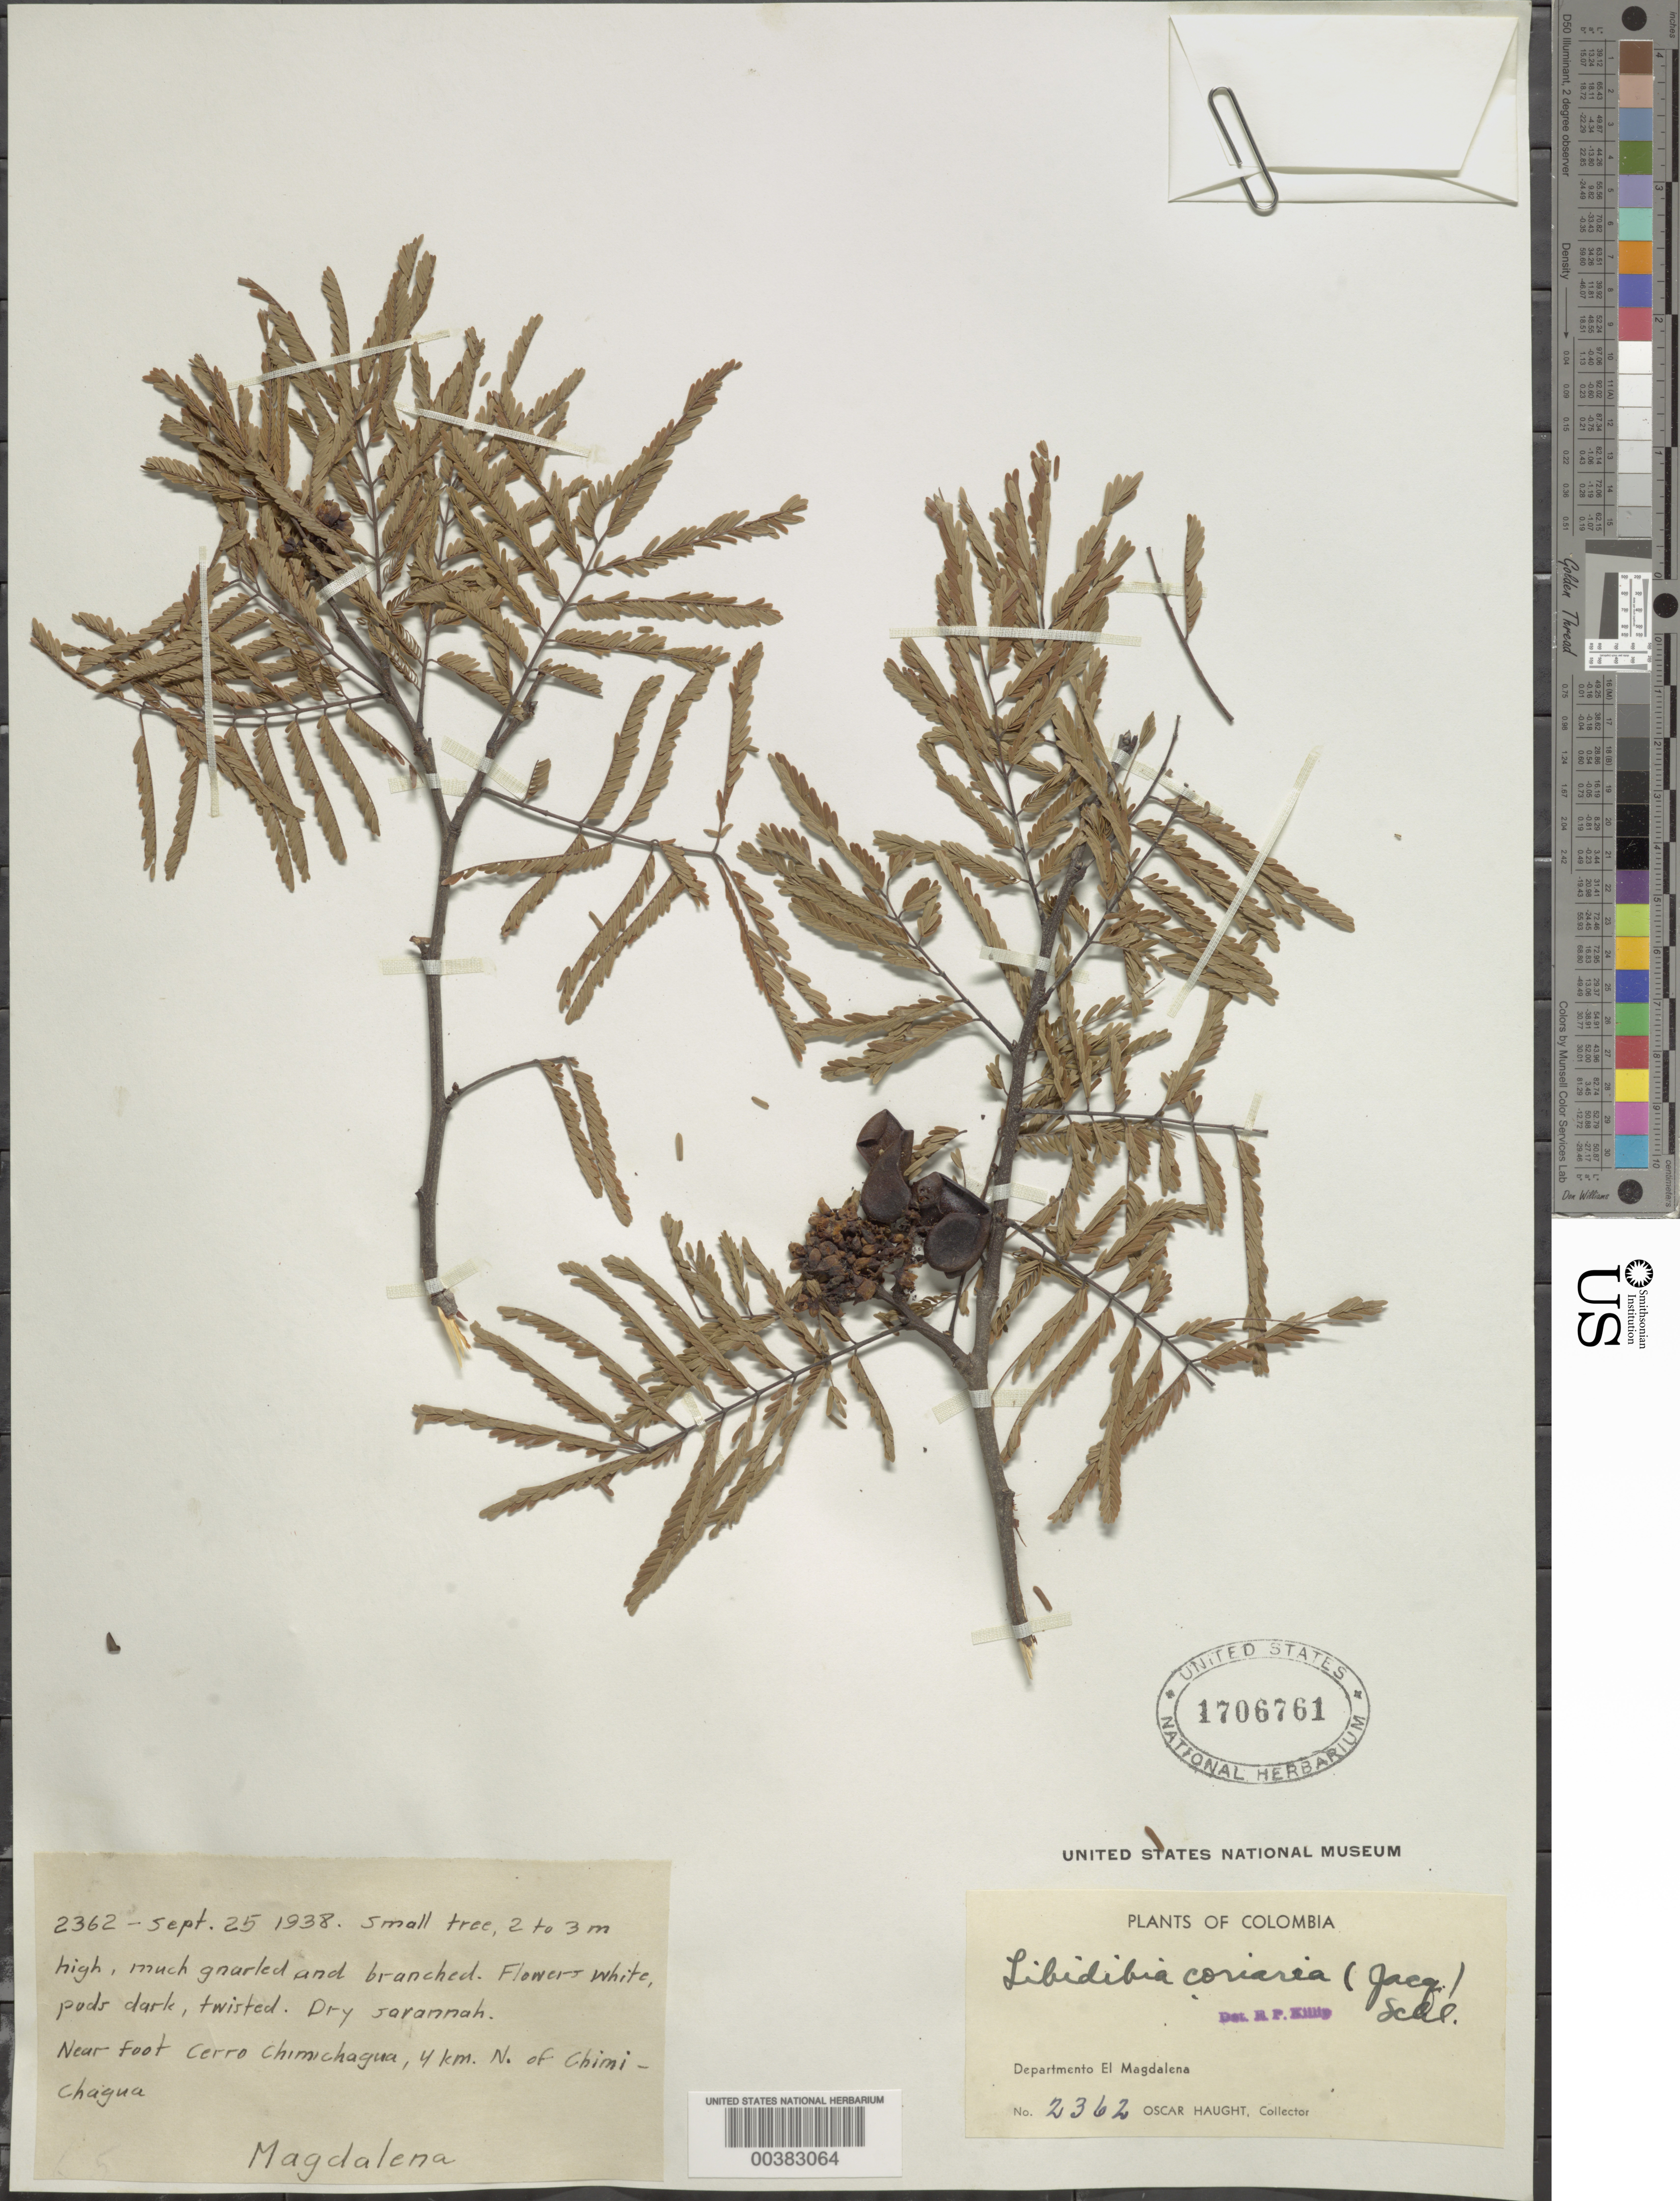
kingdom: Plantae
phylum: Tracheophyta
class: Magnoliopsida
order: Fabales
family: Fabaceae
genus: Libidibia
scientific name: Libidibia coriaria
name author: (Jacq.) Schltdl.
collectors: O. L. Haught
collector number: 2362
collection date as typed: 25 Sep 1938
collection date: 1938-09-25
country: Colombia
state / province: Magdalena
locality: Near foot Cerro chimichagua, 4 km N of chimichagua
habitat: Dry savannah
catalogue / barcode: US 1706761